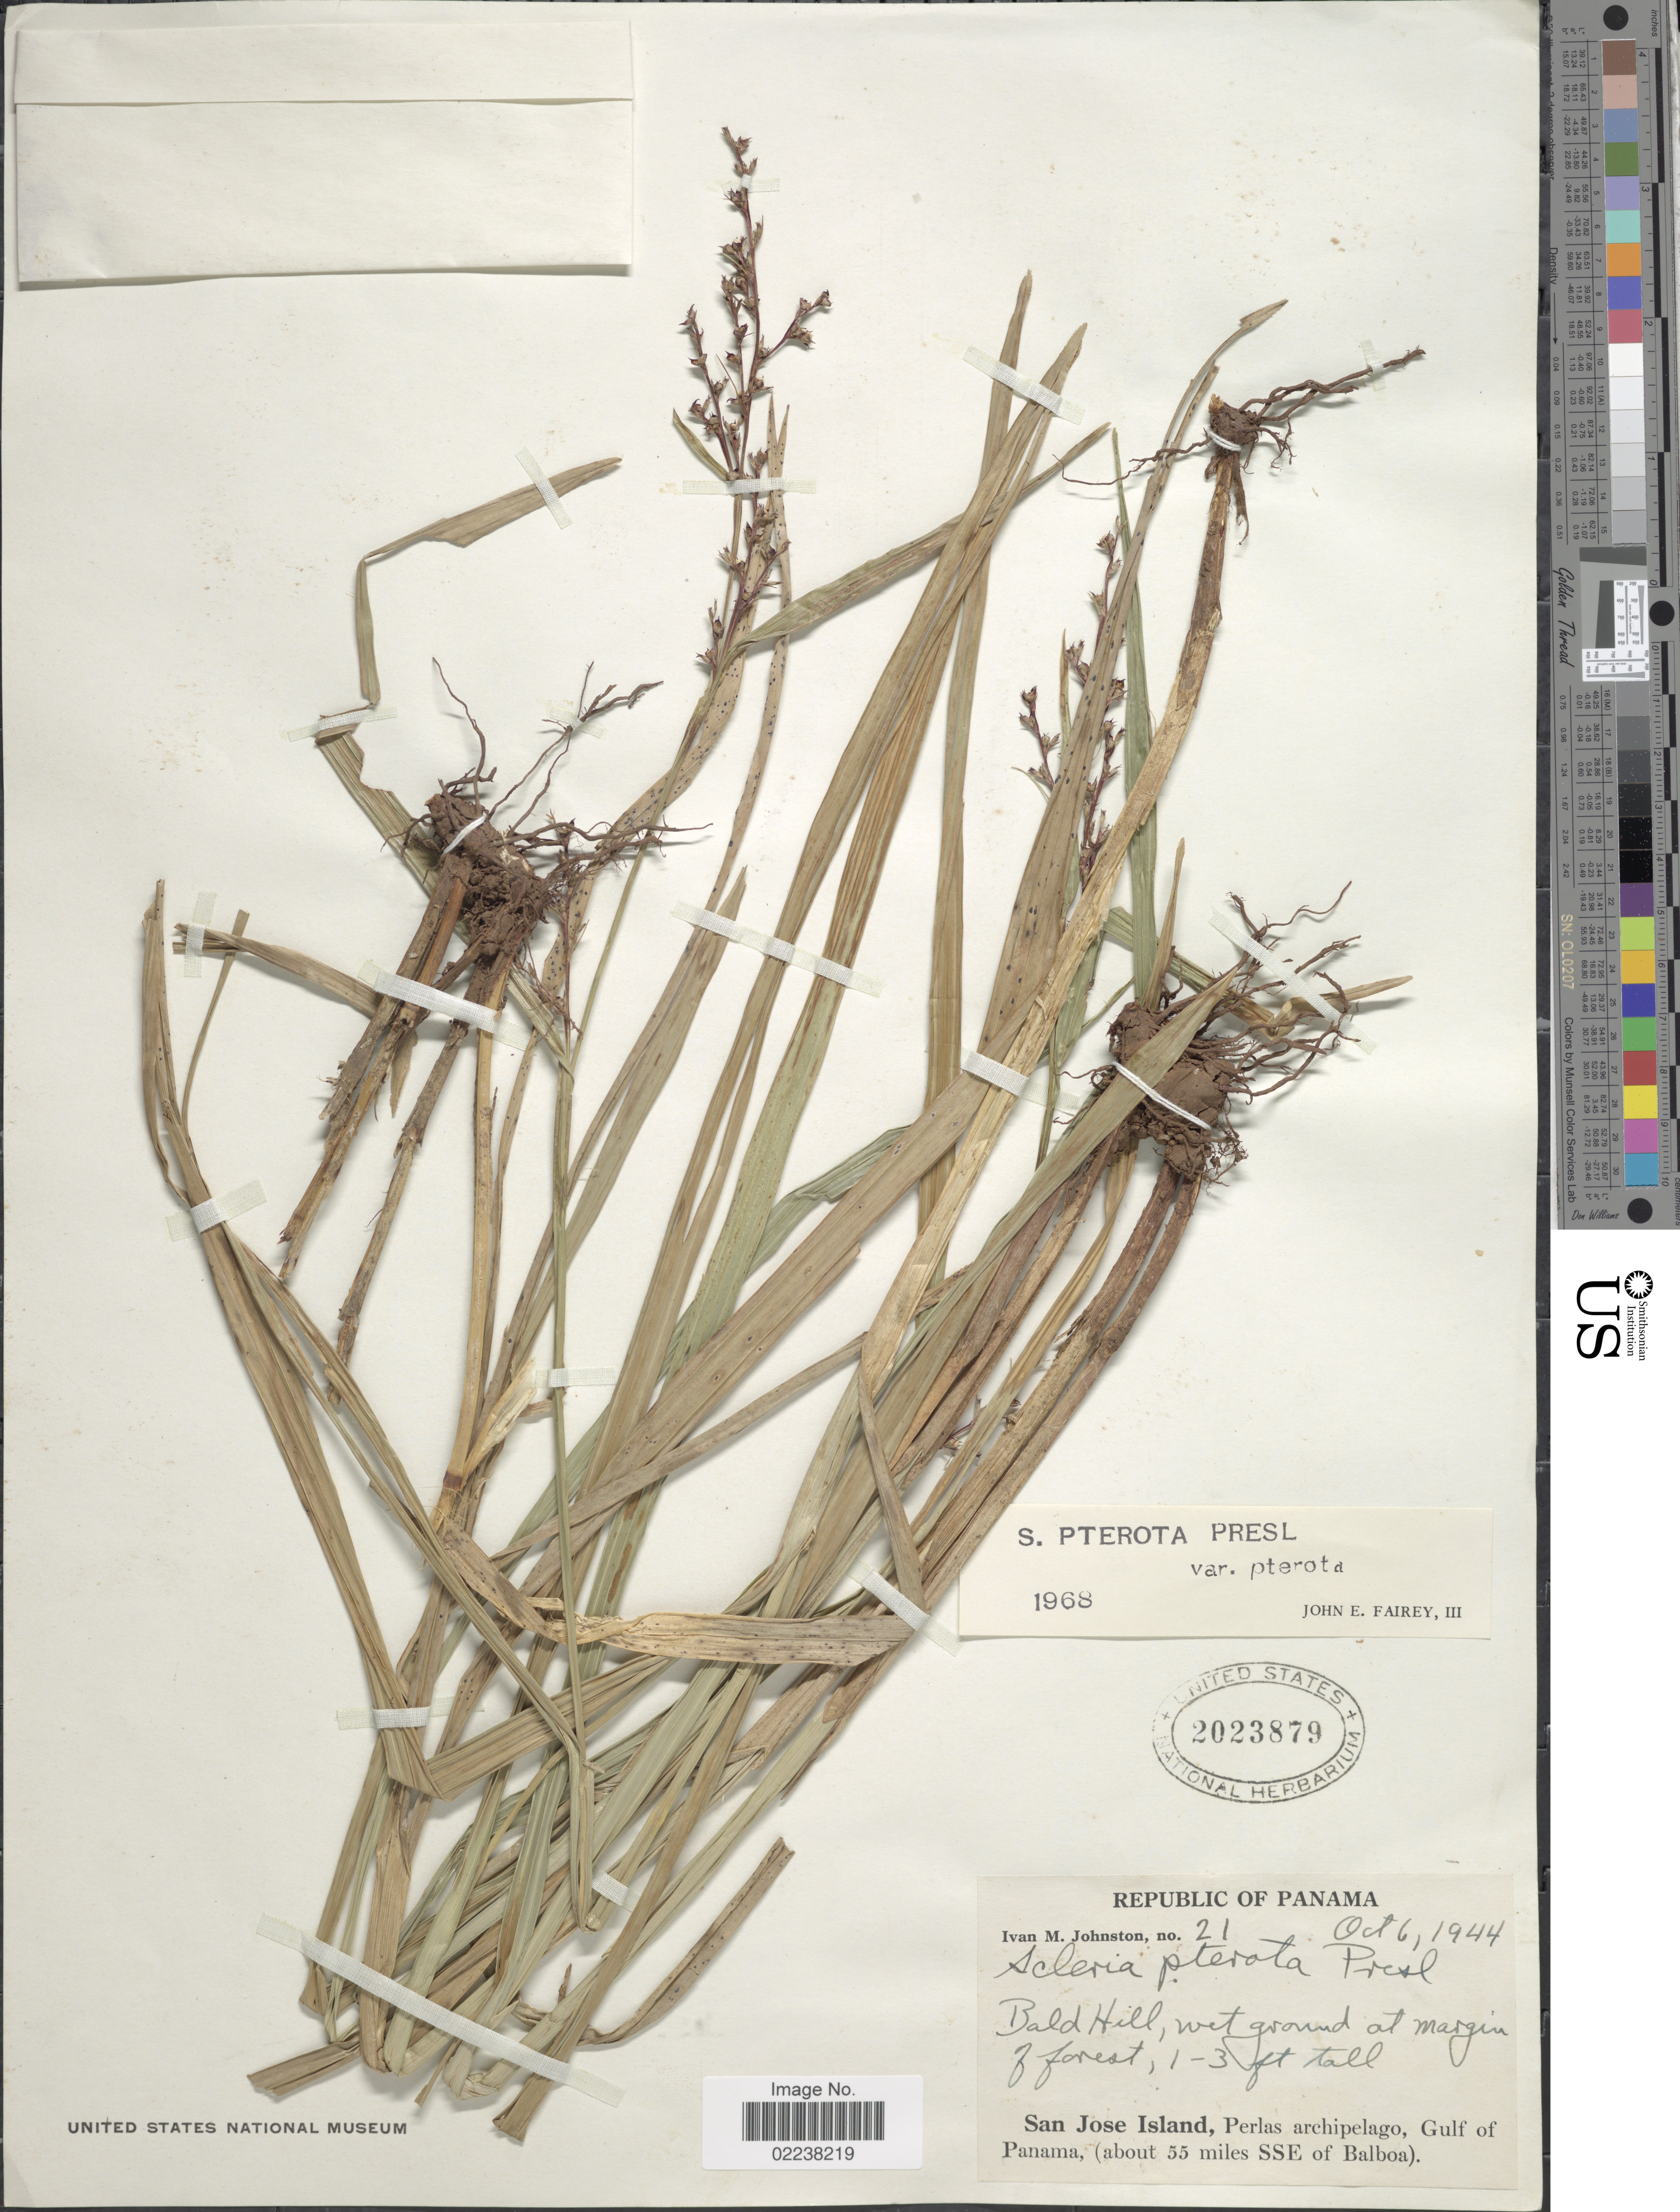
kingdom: Plantae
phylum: Tracheophyta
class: Liliopsida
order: Poales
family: Cyperaceae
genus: Scleria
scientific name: Scleria gaertneri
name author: Raddi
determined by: Strong, Mark T., (BOT), Smithsonian Institution - National Museum of Natural History (UNITED STATES)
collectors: I.M. Johnston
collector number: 21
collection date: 1944-10-06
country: Panama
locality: Bald Hill, San Jose Island, Perlas Archipelago, Gulf of Panama (about 55 miles SSE of Balboa)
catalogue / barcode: US 2023879